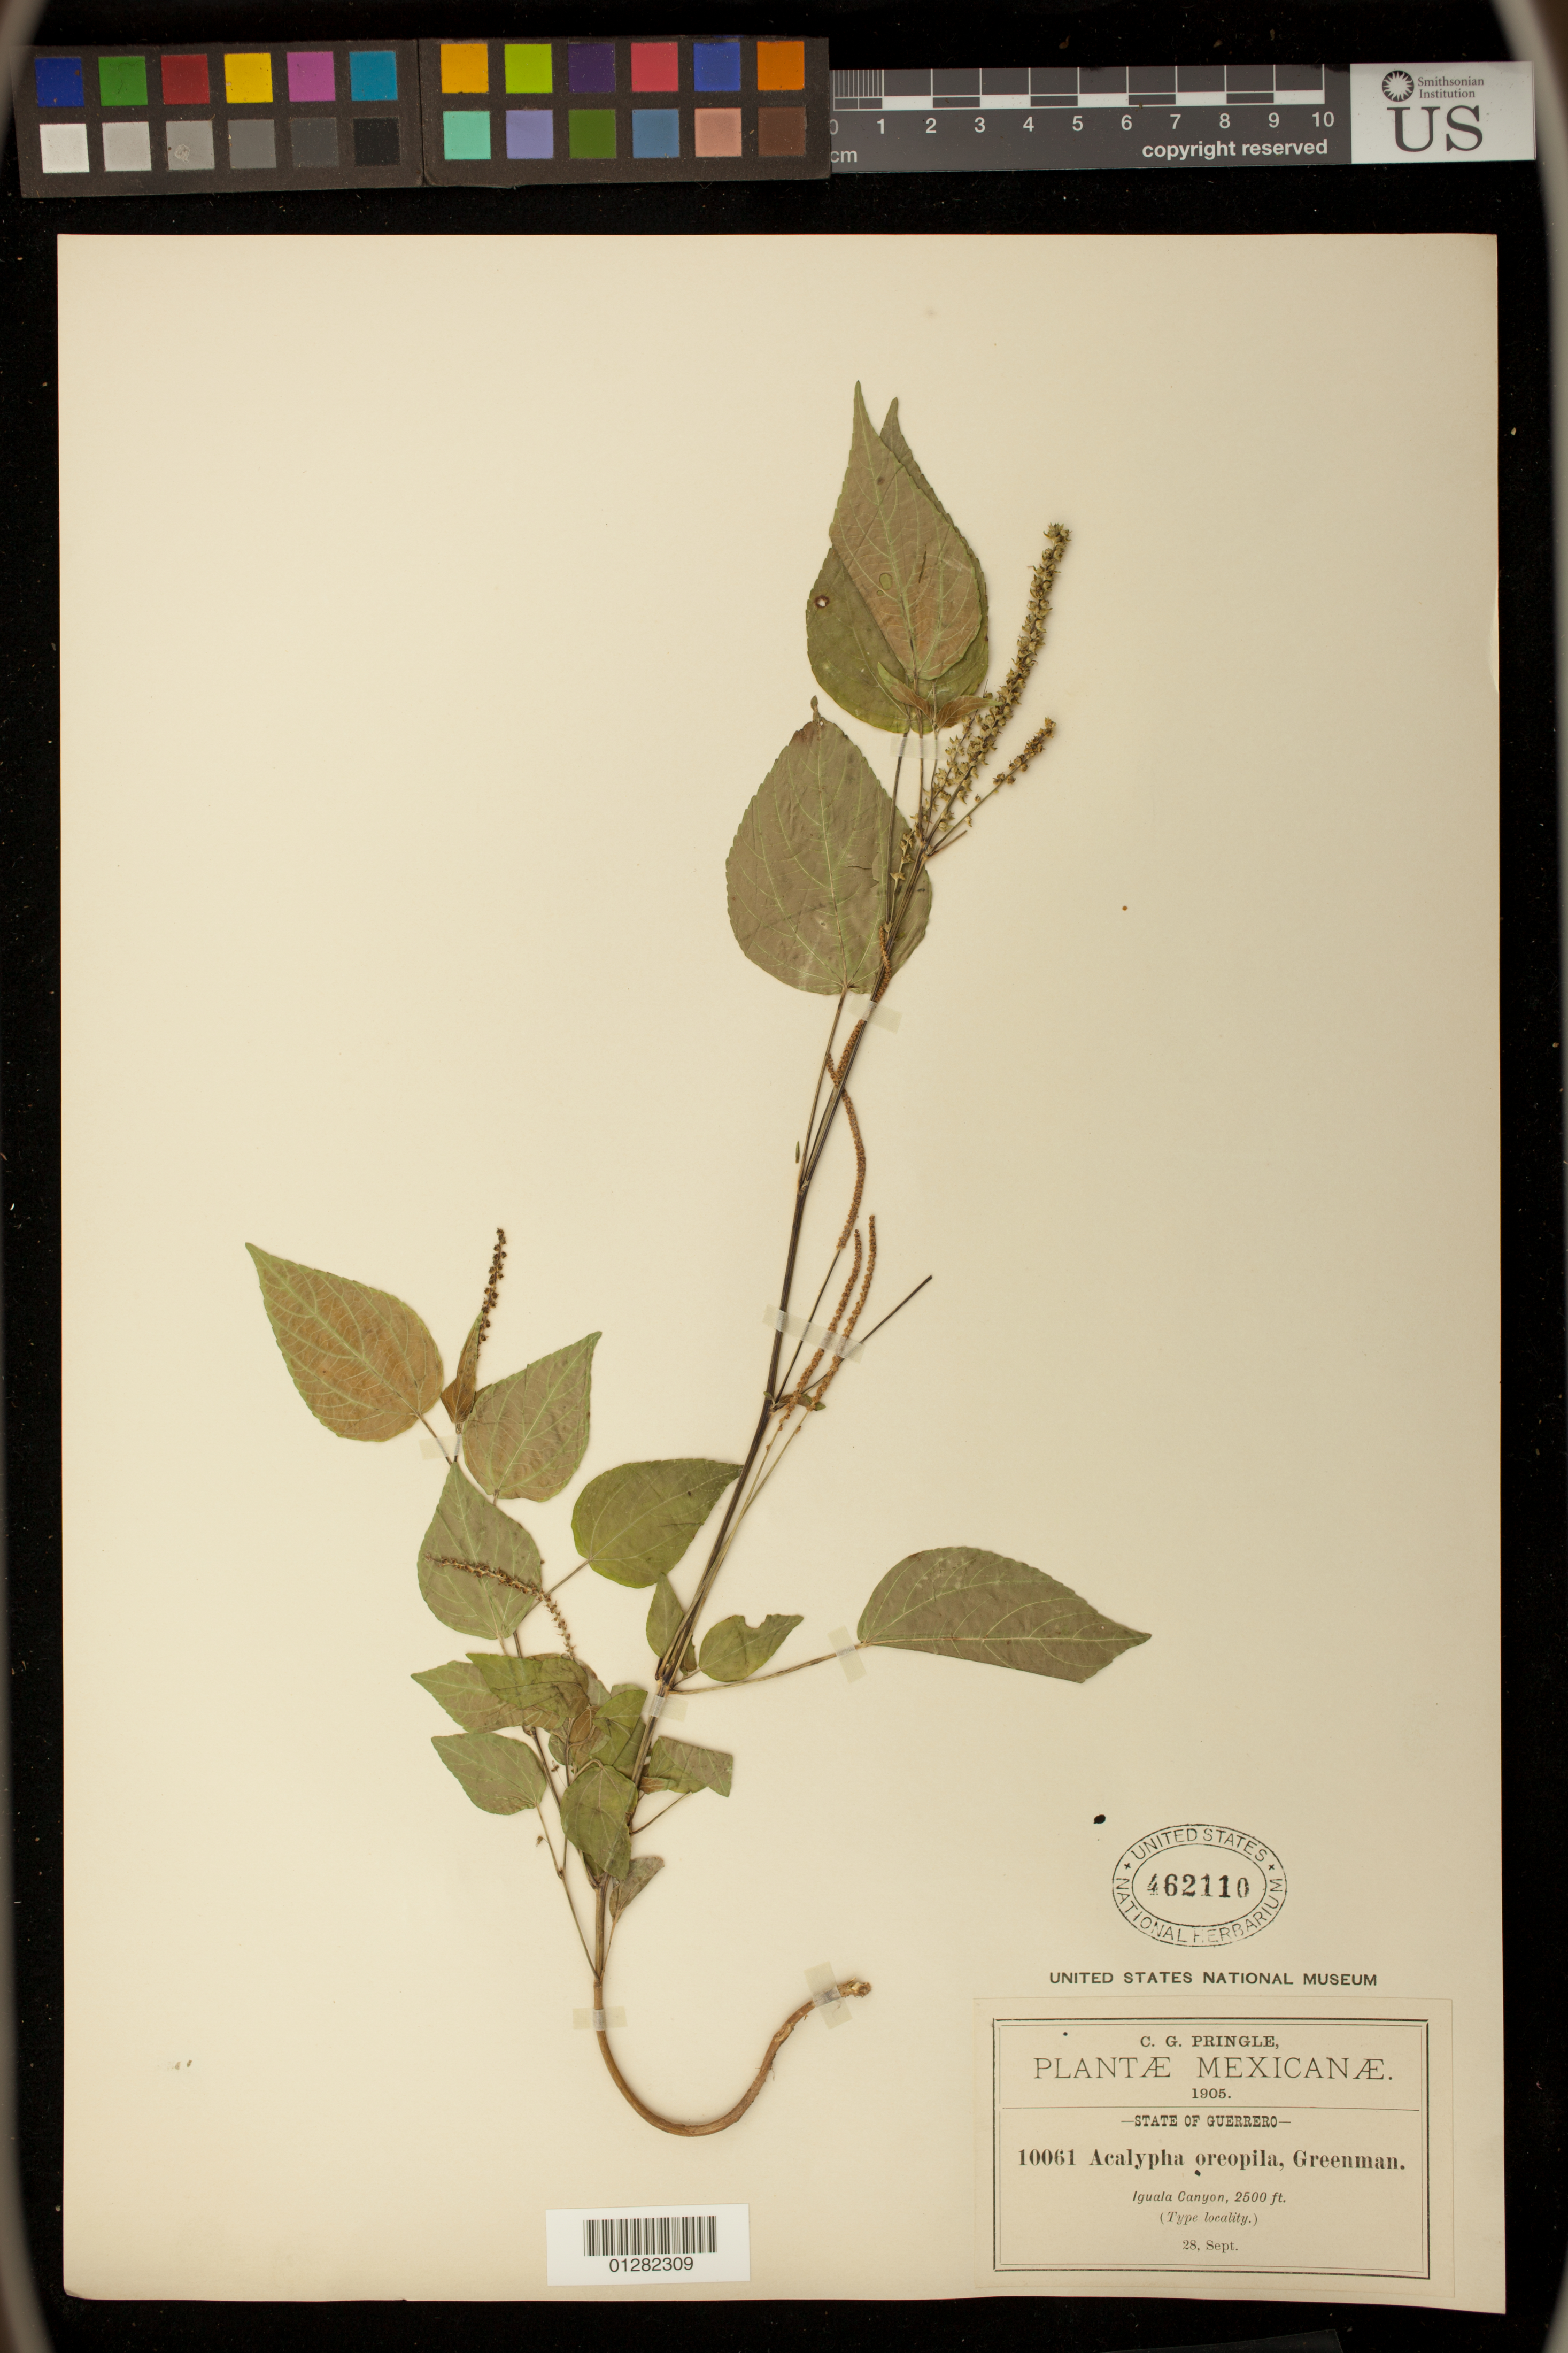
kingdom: Plantae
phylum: Tracheophyta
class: Magnoliopsida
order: Malpighiales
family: Euphorbiaceae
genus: Acalypha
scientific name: Acalypha oreopola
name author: Greenm.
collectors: J. J. Cooper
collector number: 10061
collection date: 1905-09-28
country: Mexico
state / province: Guerrero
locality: Iguala Canyon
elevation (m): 762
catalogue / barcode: US 462110